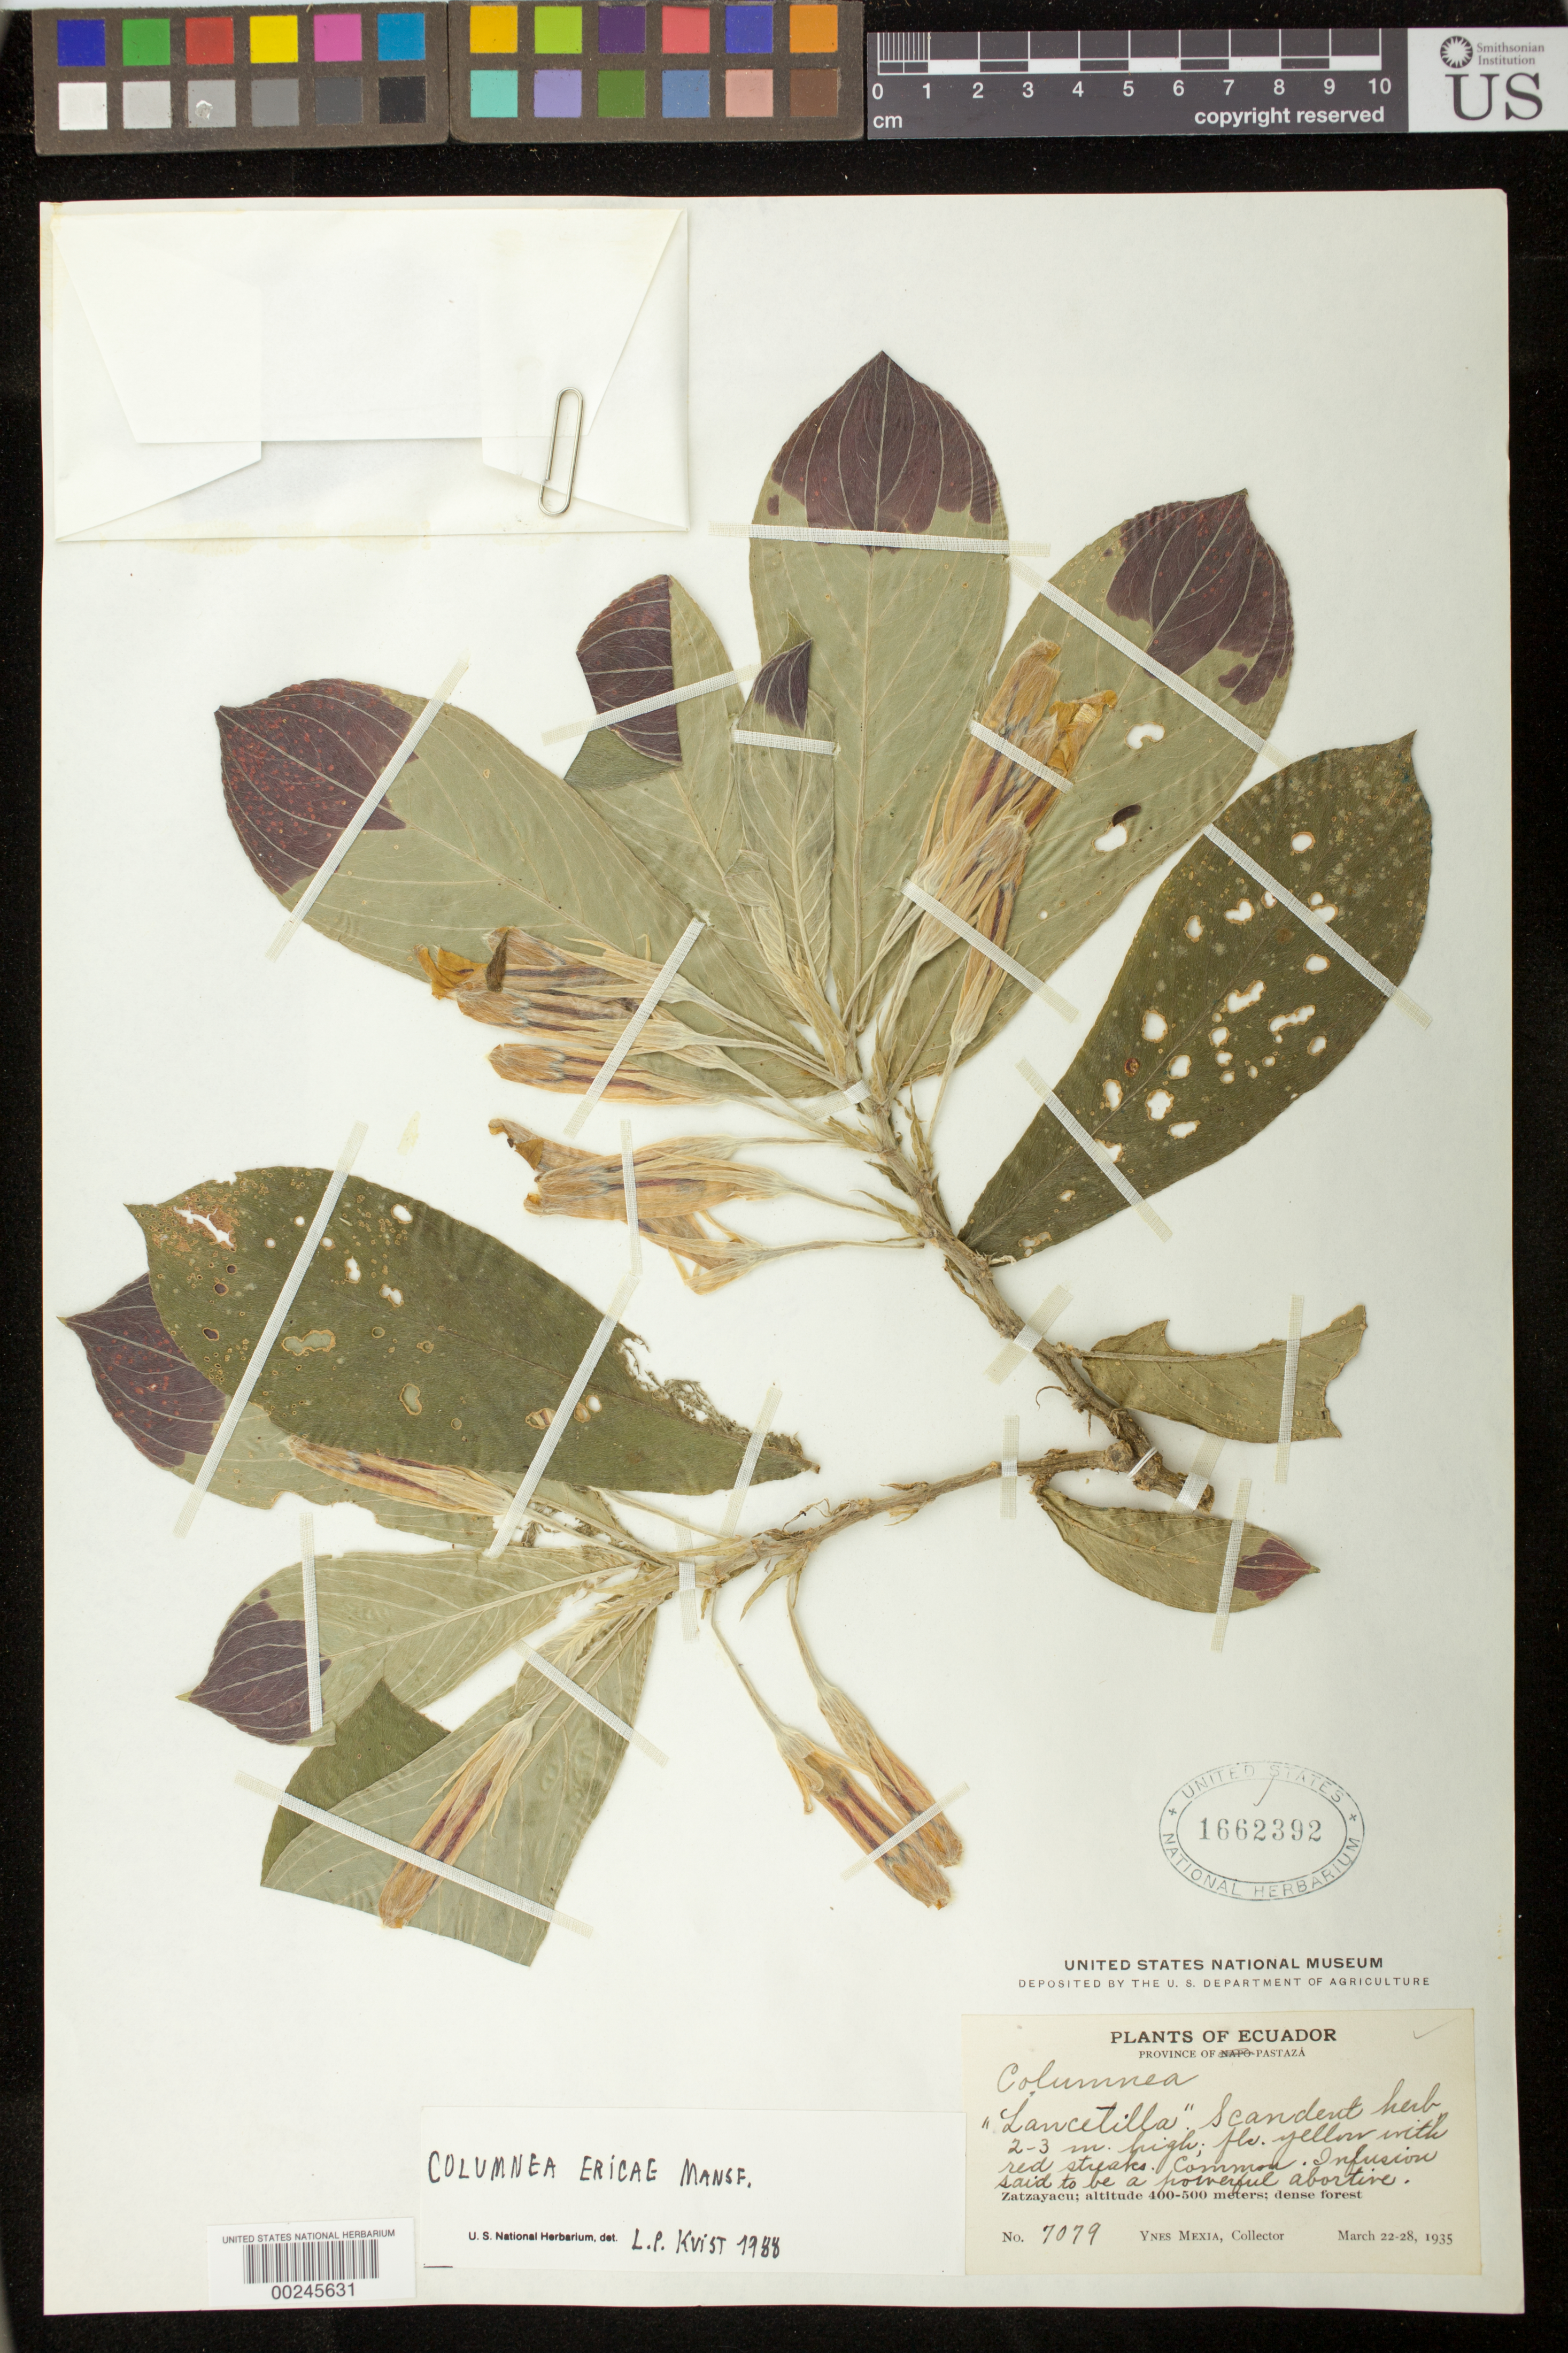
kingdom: Plantae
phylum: Tracheophyta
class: Magnoliopsida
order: Lamiales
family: Gesneriaceae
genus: Columnea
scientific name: Columnea ericae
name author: Mansf.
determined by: Skog, Laurence E.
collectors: Y. Mexia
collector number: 7079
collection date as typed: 22-28 Mar 1935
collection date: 1935-03-22/1935-03-28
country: Ecuador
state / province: Napo / Pastaza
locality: Prov. Napo-Pastaza, Zatzayacu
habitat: Understory in dense forest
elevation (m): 400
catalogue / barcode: US 1662392